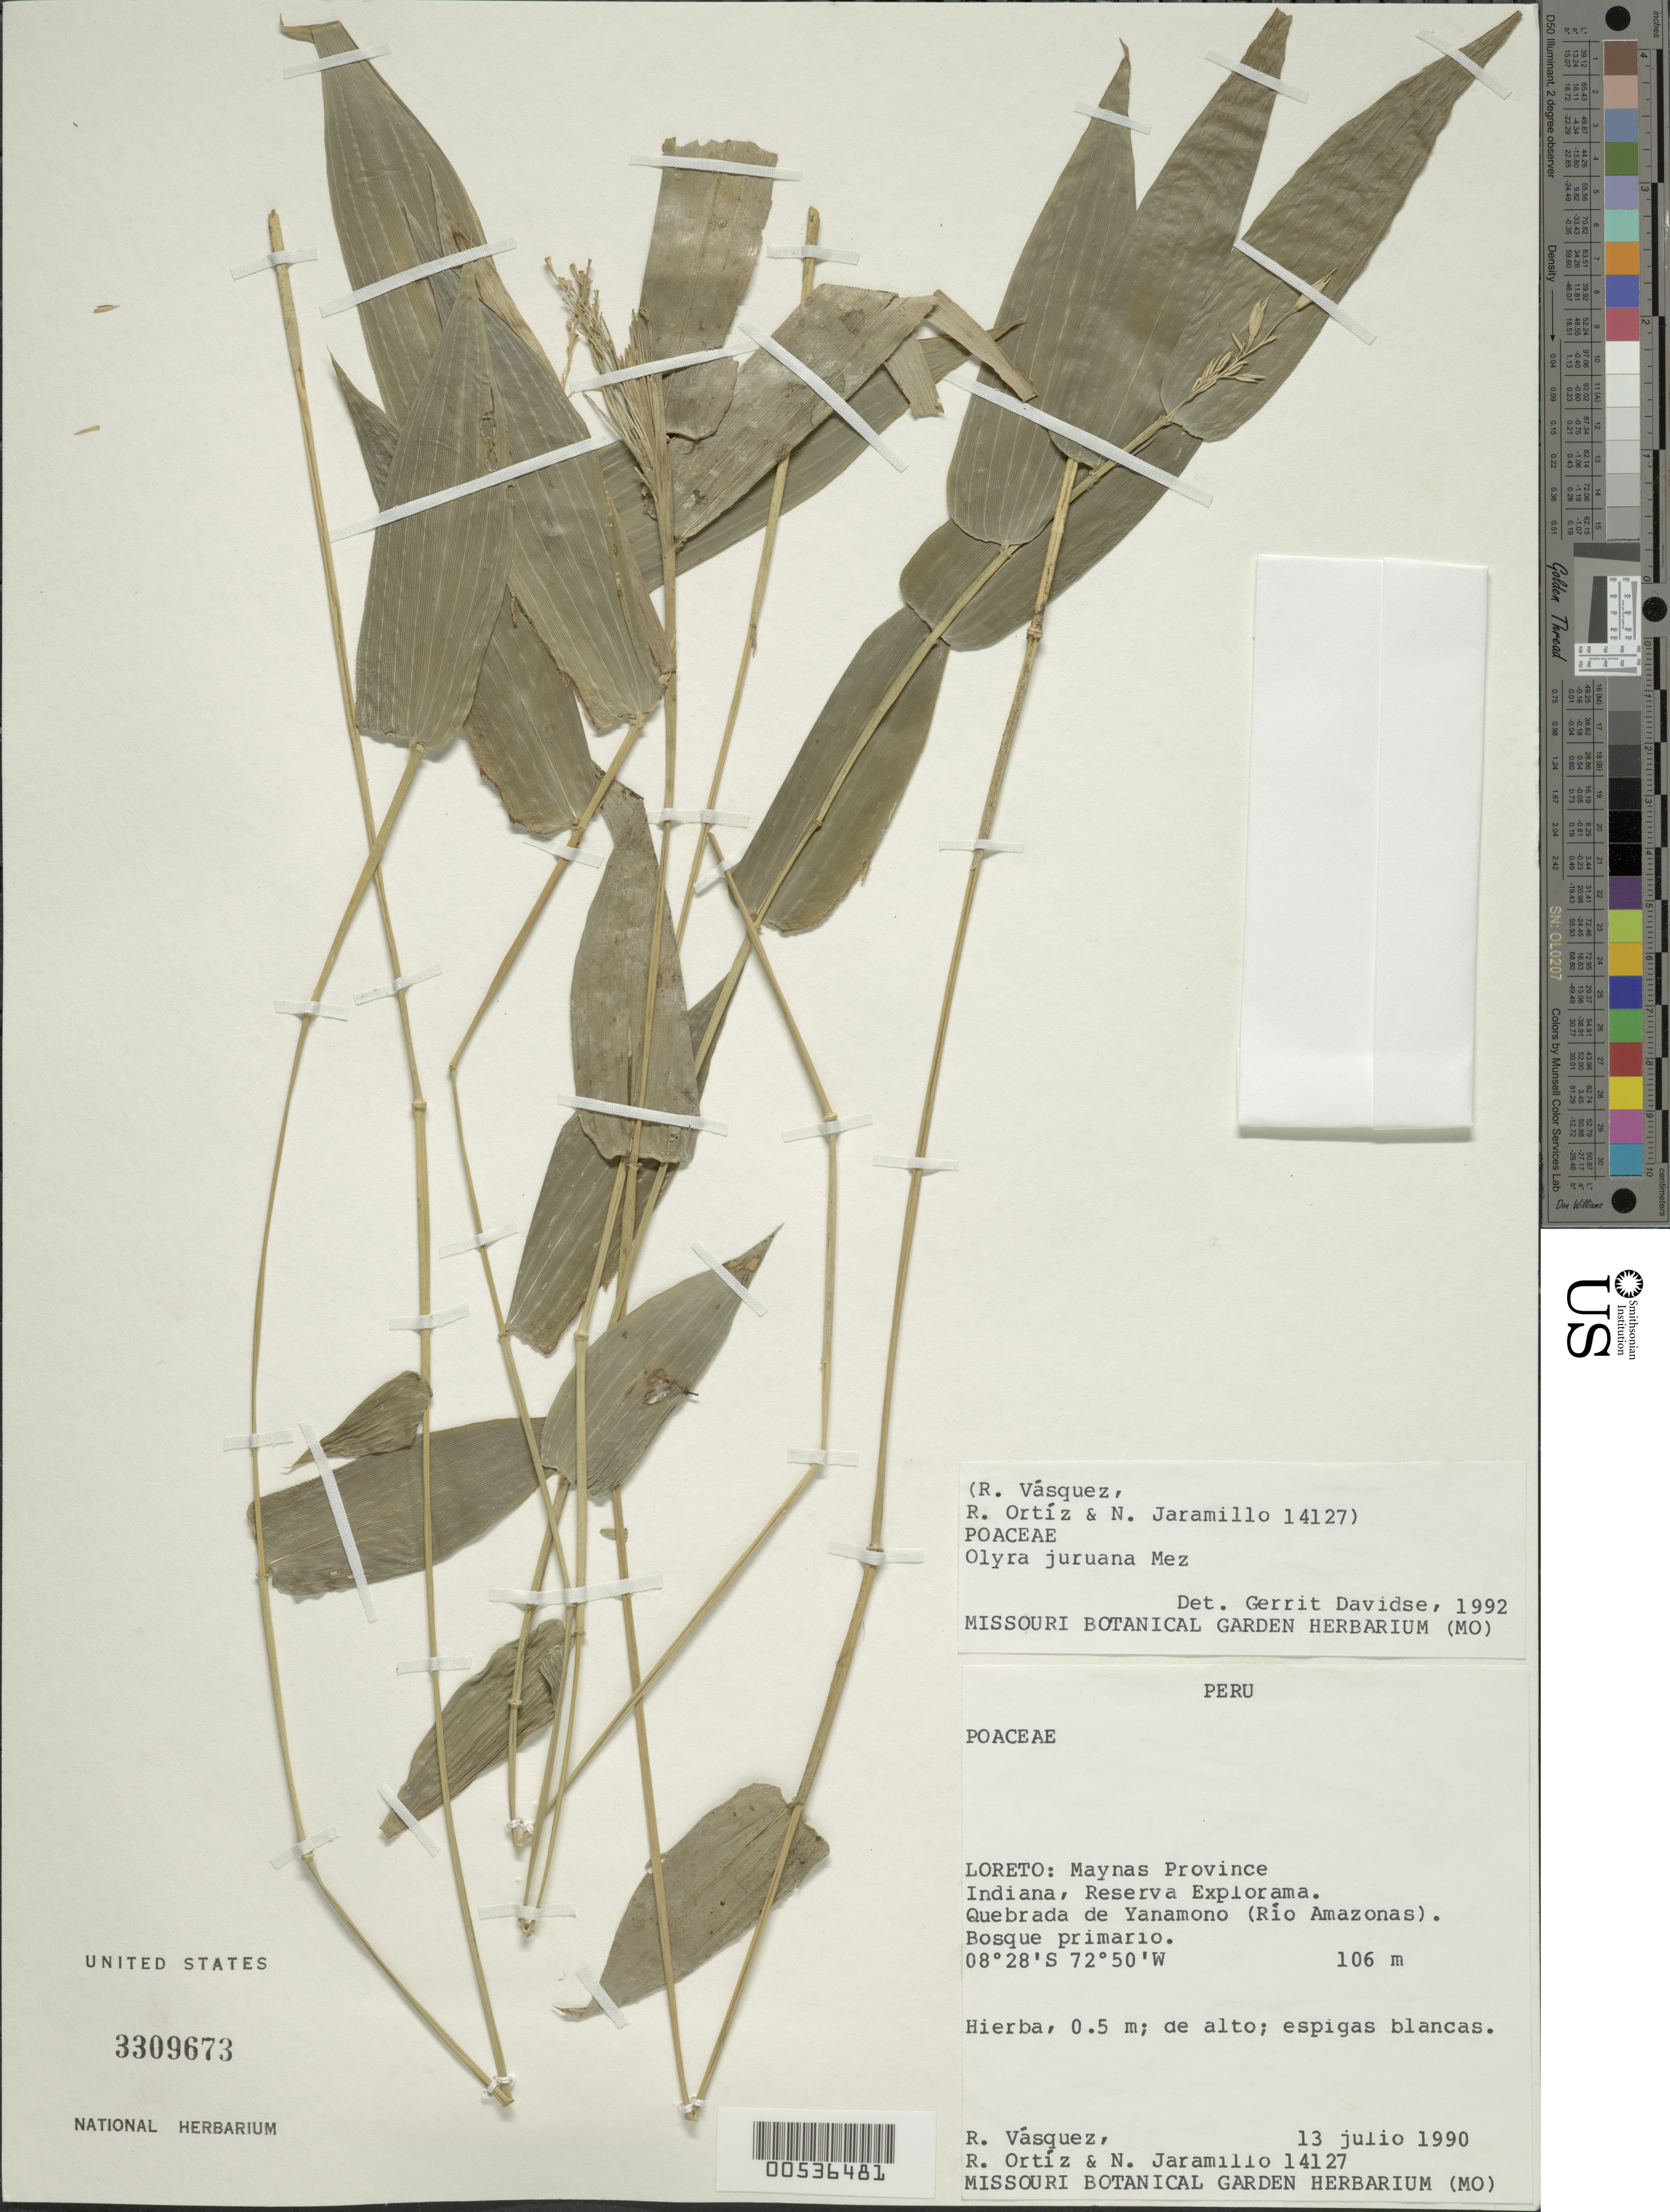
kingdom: Plantae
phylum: Tracheophyta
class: Liliopsida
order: Poales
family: Poaceae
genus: Olyra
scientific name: Olyra juruana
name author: Mez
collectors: R. Vasquez, R. del C. Ortiz & N. Jaramillo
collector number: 14127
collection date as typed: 13 Jul 1990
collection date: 1990-07-13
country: Peru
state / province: Loreto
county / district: Maynas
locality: Maynas Prov., Indiana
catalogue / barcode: US 3309673